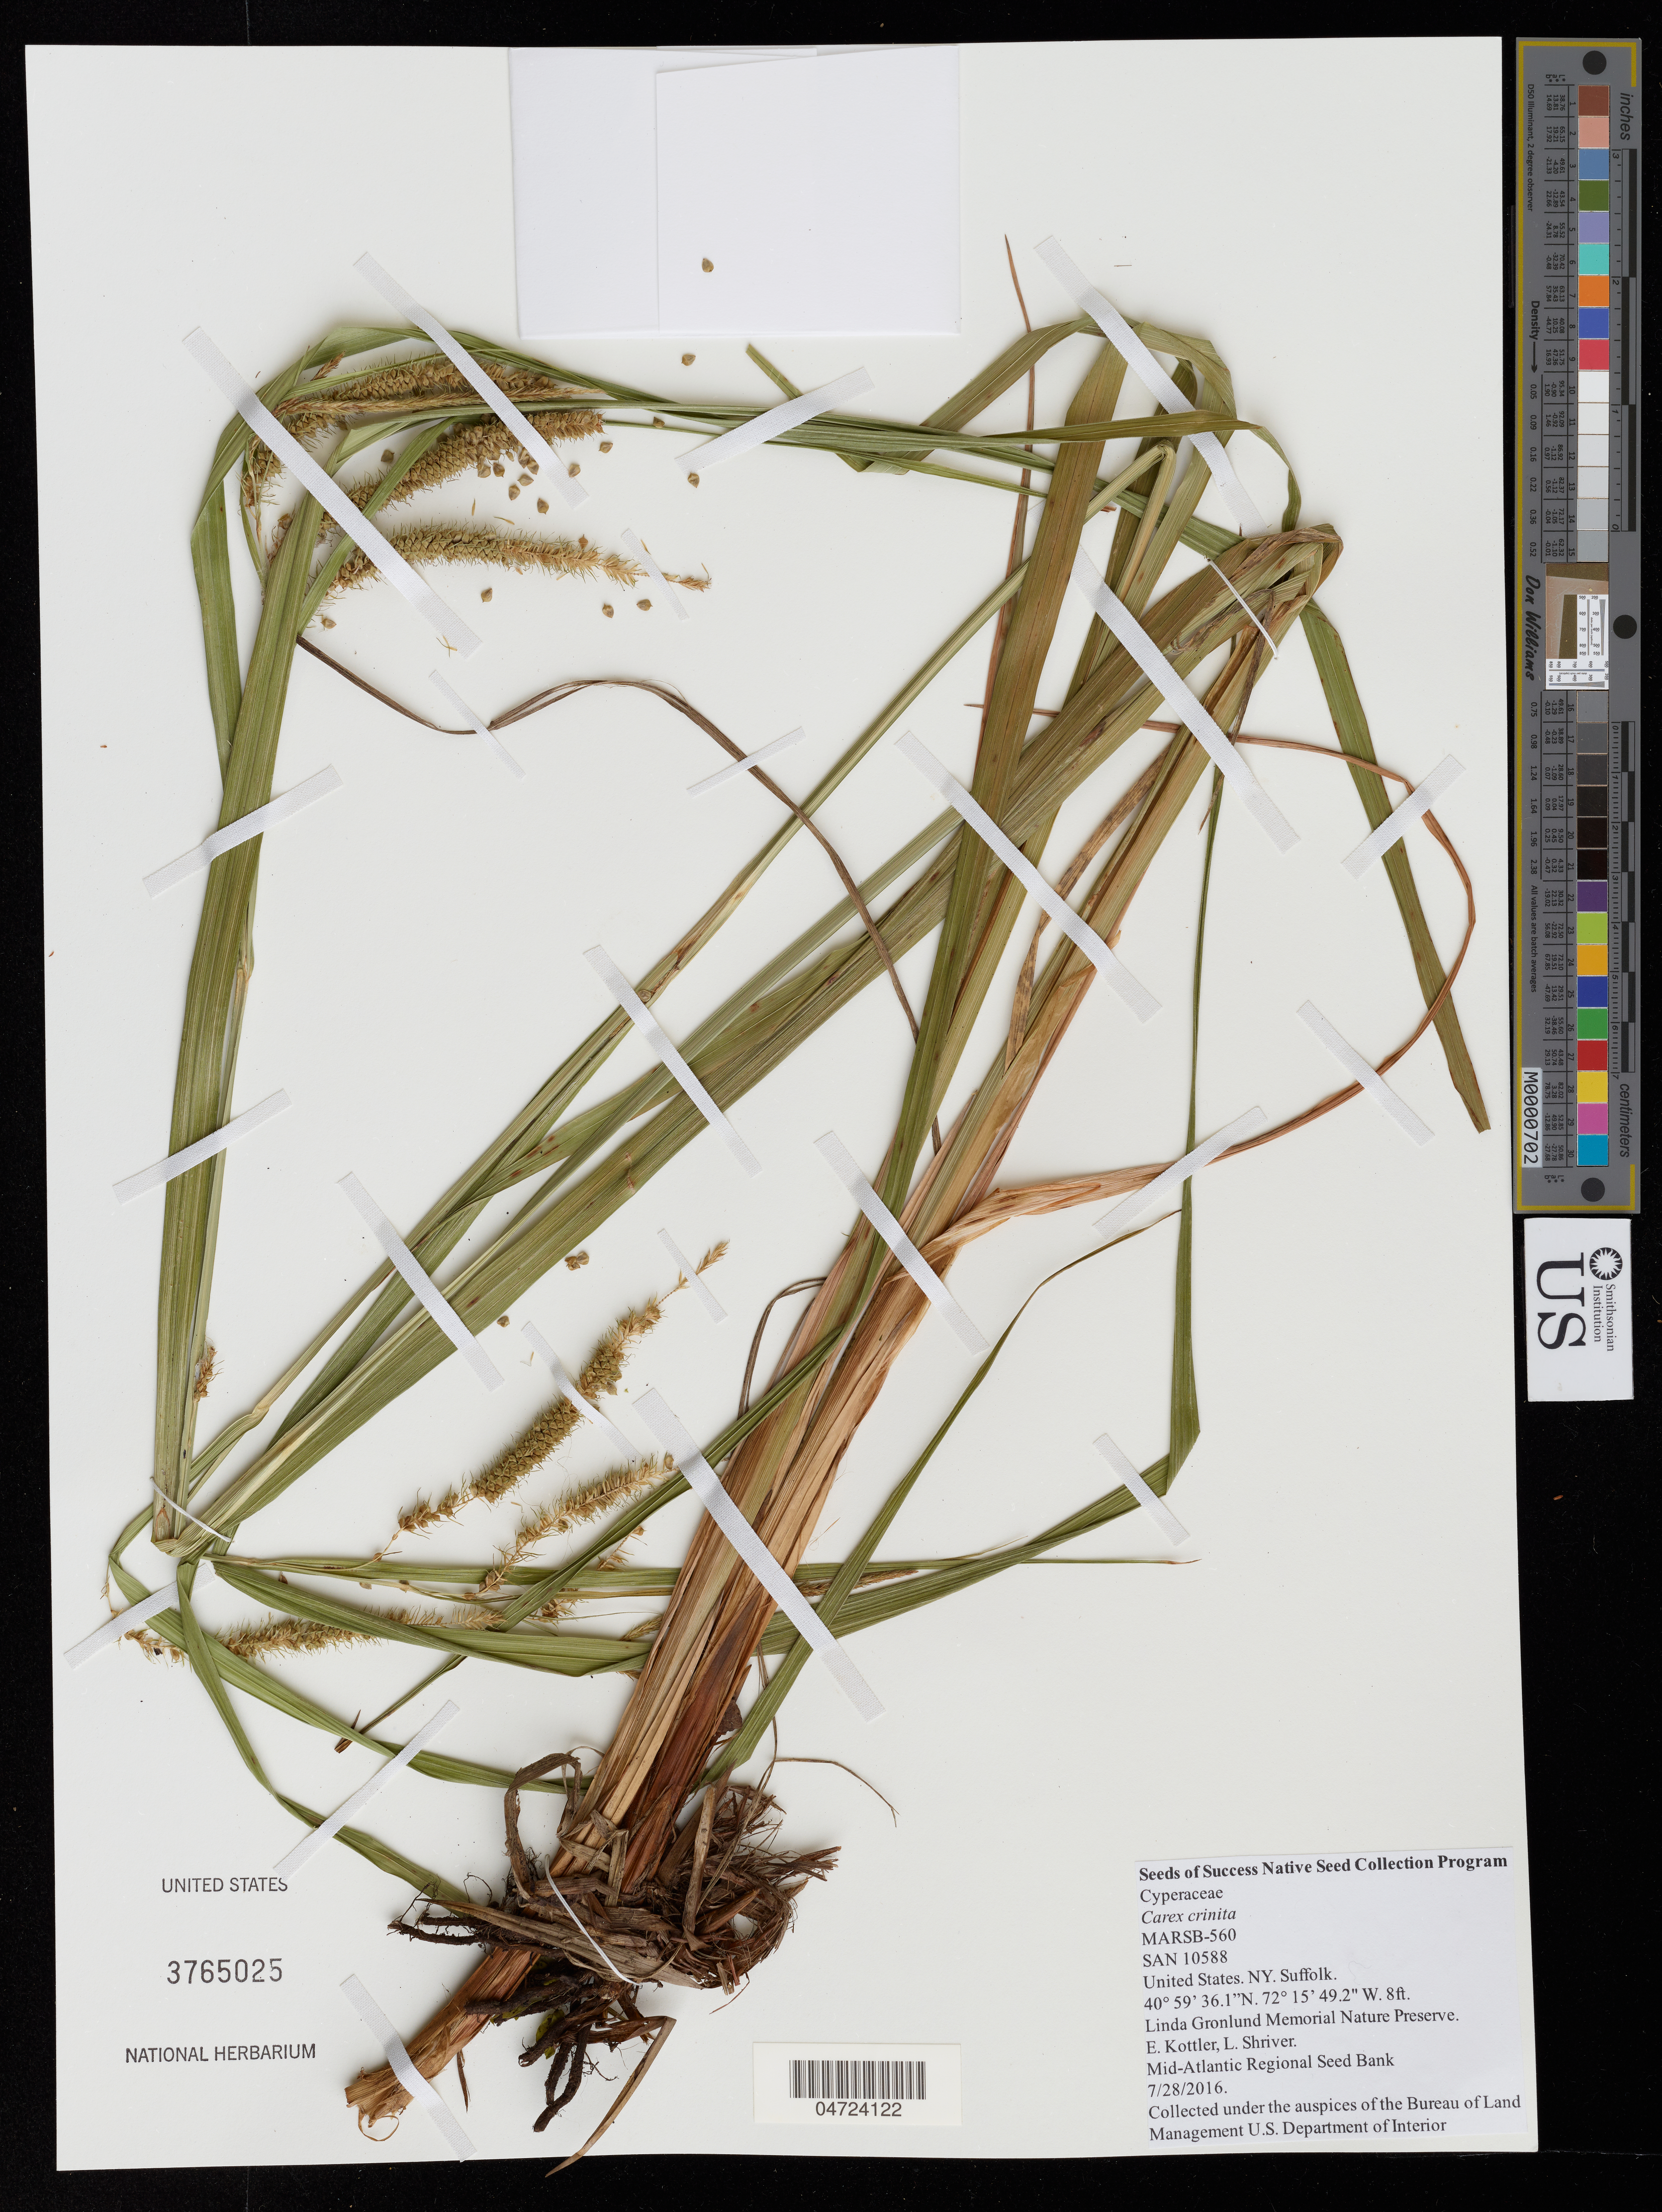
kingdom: Plantae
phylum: Tracheophyta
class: Liliopsida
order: Poales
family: Cyperaceae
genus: Carex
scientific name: Carex crinita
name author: Lam.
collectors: E. Kottler & L. Shriver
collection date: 2016-07-28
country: United States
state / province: New York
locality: NY. Suffolk. Linda Gronlund Memorial Nature Preserve. Mid-Atlantic Regional Seed Bank.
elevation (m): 2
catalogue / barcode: US 3765025